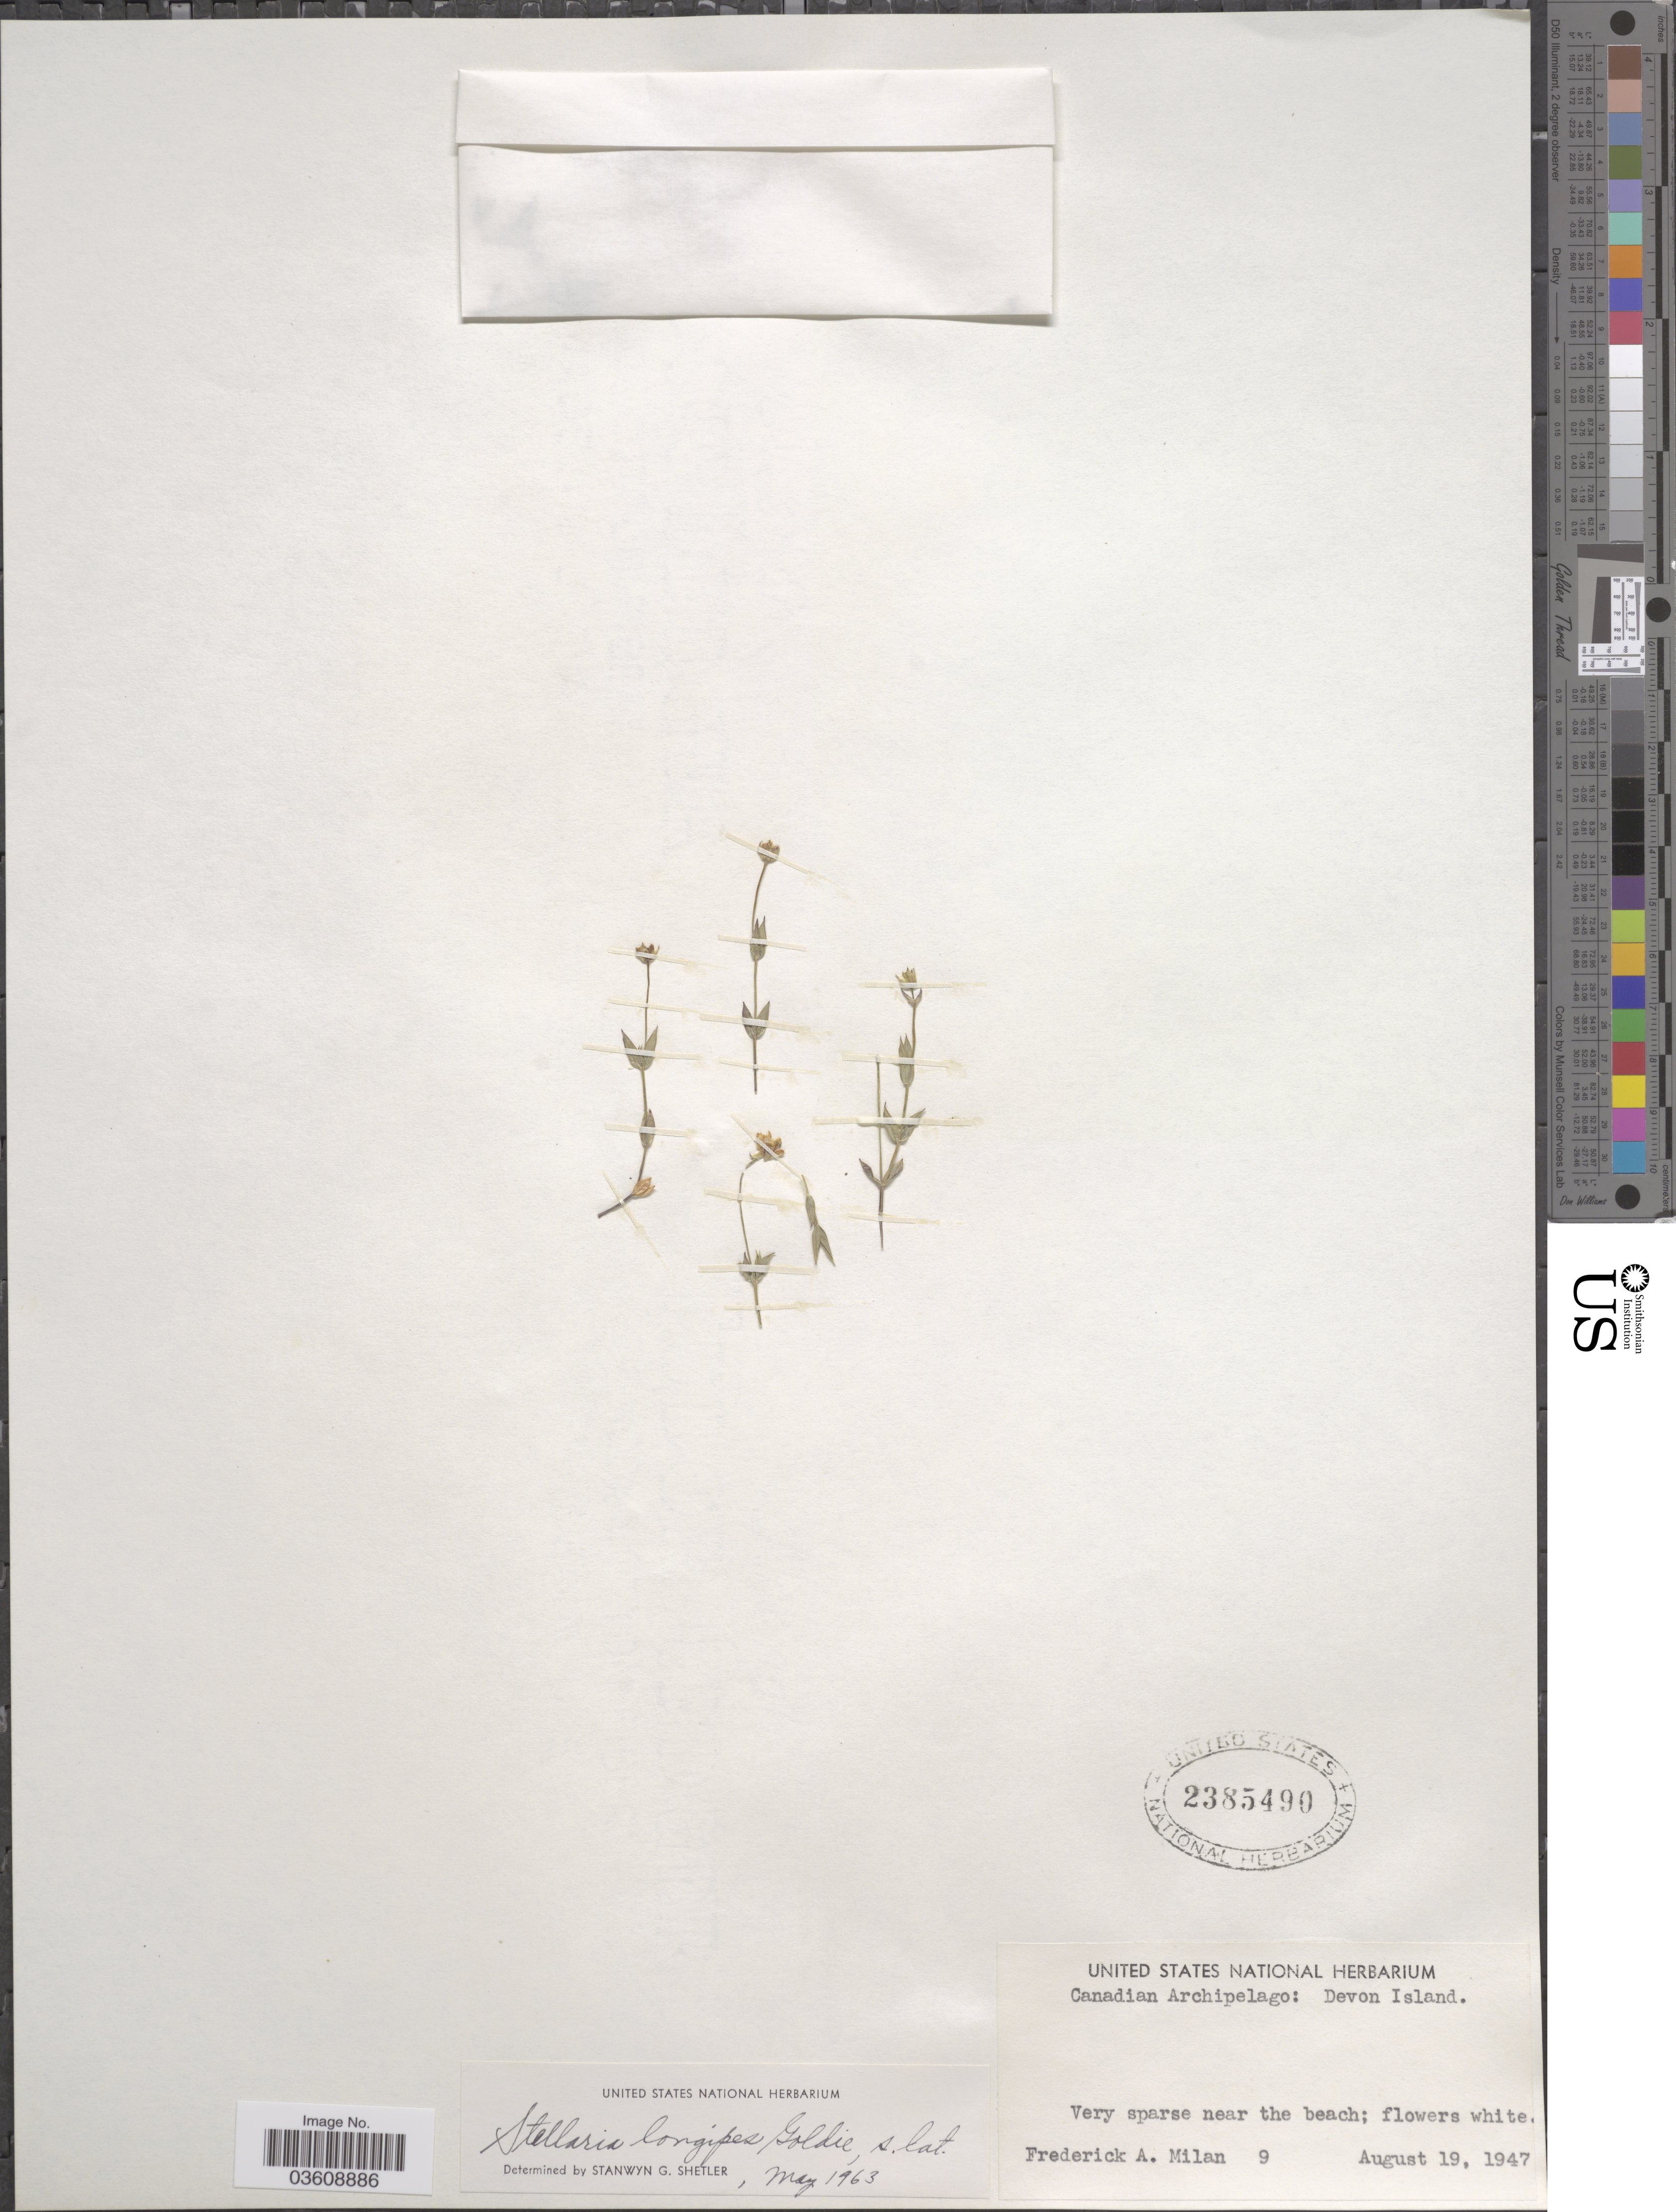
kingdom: Plantae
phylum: Tracheophyta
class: Magnoliopsida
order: Caryophyllales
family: Caryophyllaceae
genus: Stellaria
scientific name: Stellaria longipes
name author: Goldie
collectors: F. Milan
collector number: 9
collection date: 1947-08-19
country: Canada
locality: Canadian Archipelago: Devon Island.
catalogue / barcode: US 2385490